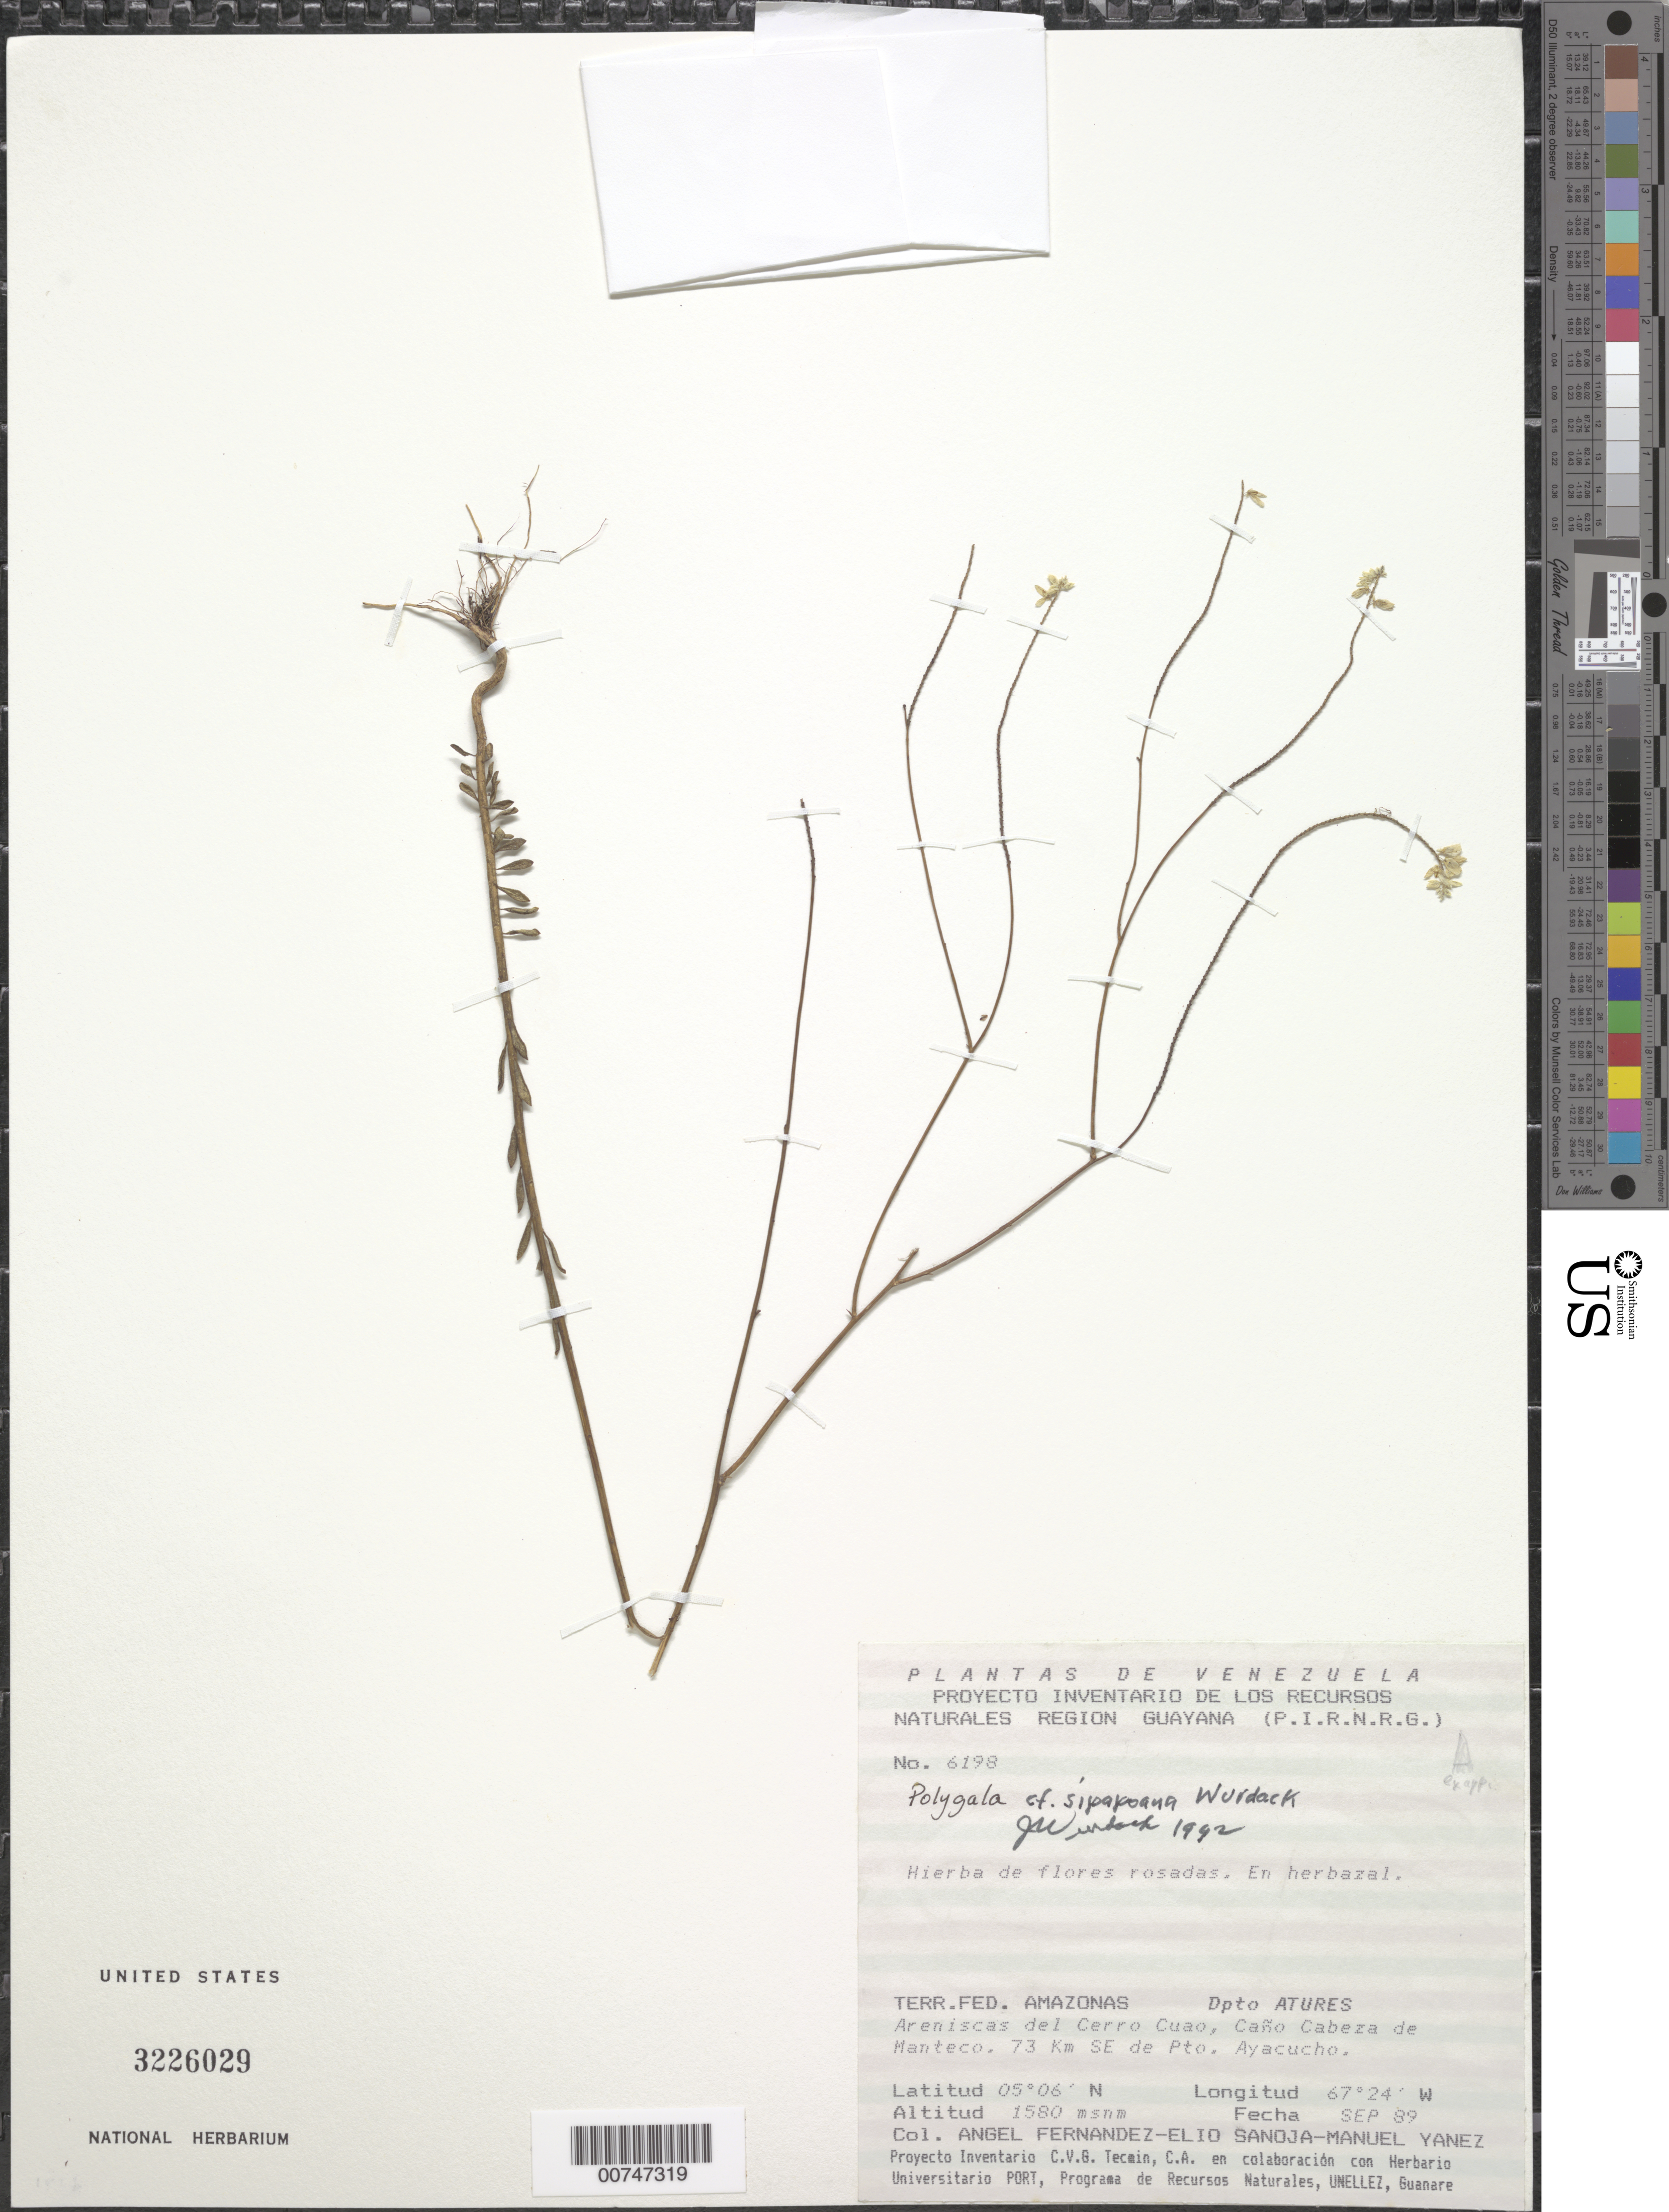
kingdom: Plantae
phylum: Tracheophyta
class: Magnoliopsida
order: Fabales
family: Polygalaceae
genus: Polygala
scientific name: Polygala sipapoana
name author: Wurdack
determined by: Wurdack, John J., (US), US (UNITED STATES)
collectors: A. Fernández, E. Sanoja & M. Yanez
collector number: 6198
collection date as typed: Sep-89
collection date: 1989-09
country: Venezuela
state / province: Amazonas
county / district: Atures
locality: Cerro Cuao, Caño Cabeza de Manteco, 73 km SE of Puerto Ayacucho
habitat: Herbazal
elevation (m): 1580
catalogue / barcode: US 3226029